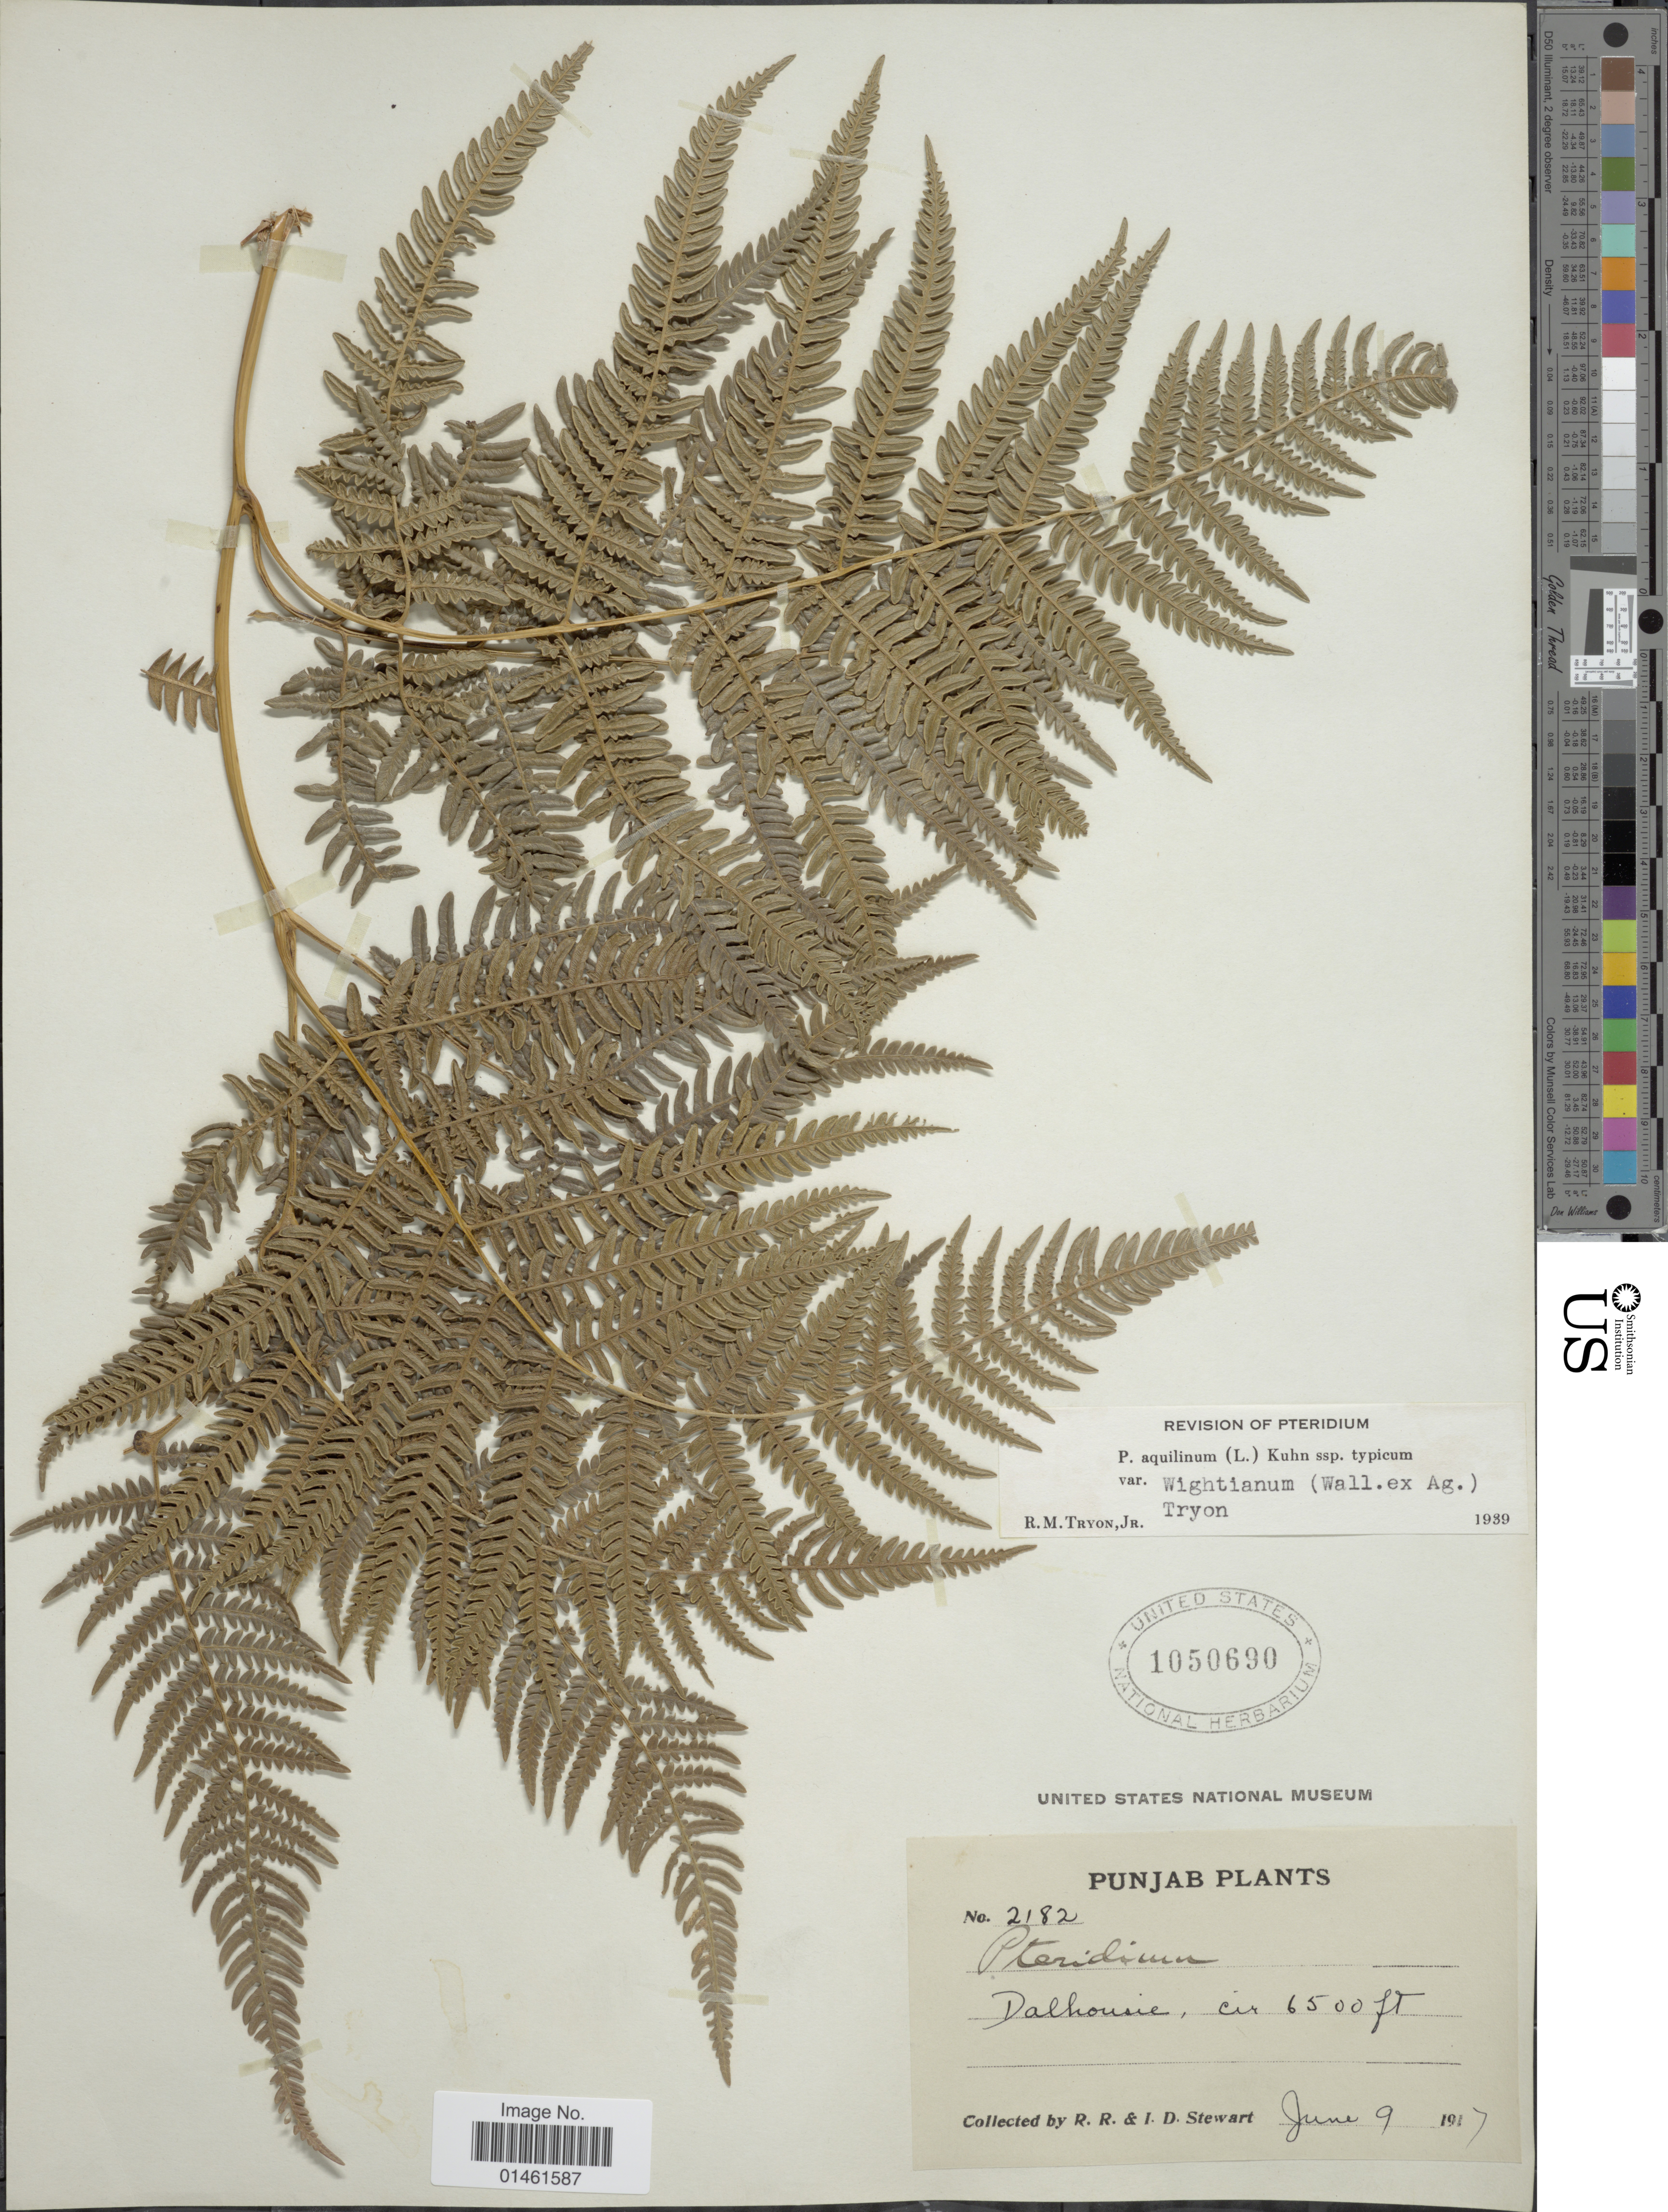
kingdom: Plantae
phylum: Tracheophyta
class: Polypodiopsida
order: Polypodiales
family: Dennstaedtiaceae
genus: Pteridium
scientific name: Pteridium aquilinum var. wightianum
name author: (J. Agardh) R.M. Tryon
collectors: R. R. Stewart & I. Stewart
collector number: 2182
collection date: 1917-06-09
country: India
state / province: Punjab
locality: Dalhousie, Punjab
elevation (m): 1981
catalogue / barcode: US 1050690